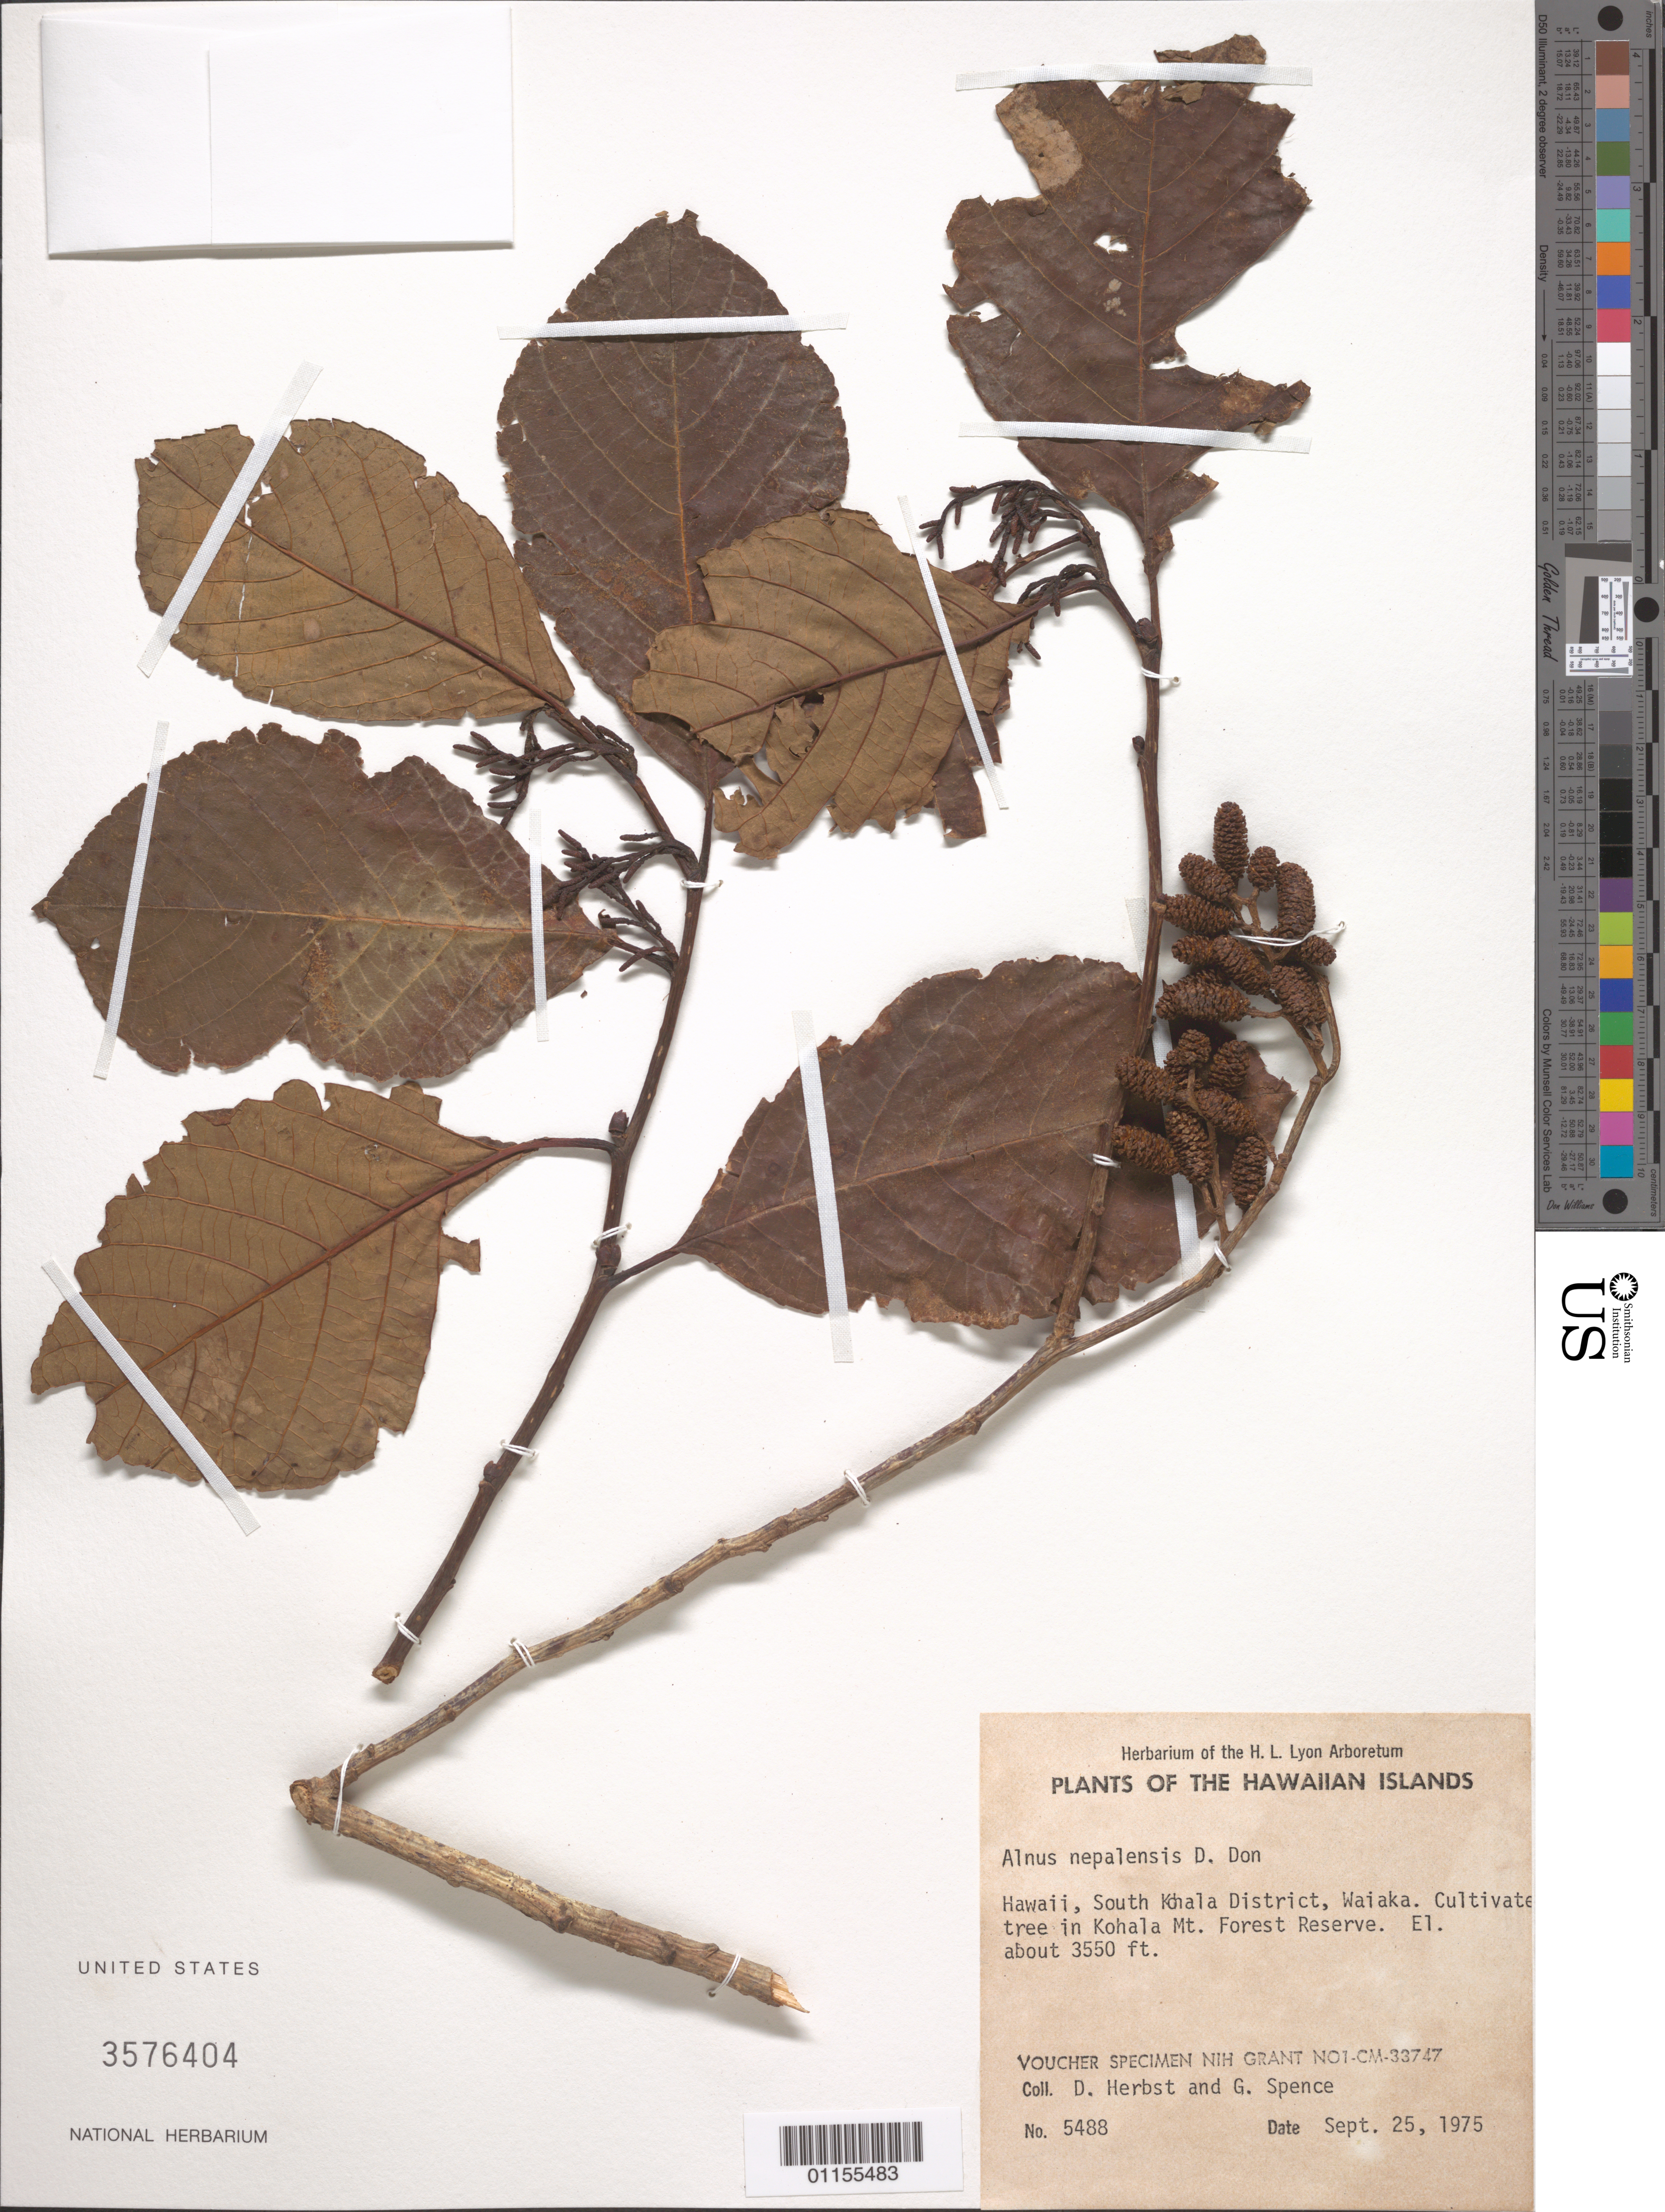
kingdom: Plantae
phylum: Tracheophyta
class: Magnoliopsida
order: Fagales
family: Betulaceae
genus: Alnus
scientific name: Alnus nepalensis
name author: D. Don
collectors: D. R. Herbst & G. Spence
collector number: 5488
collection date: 1975-09-25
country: United States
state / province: Hawaii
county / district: Hawaii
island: Hawaii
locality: South Kohala District, Waiaka, Kohala Mt. Forest Reserve.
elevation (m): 1082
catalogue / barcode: US 3576404